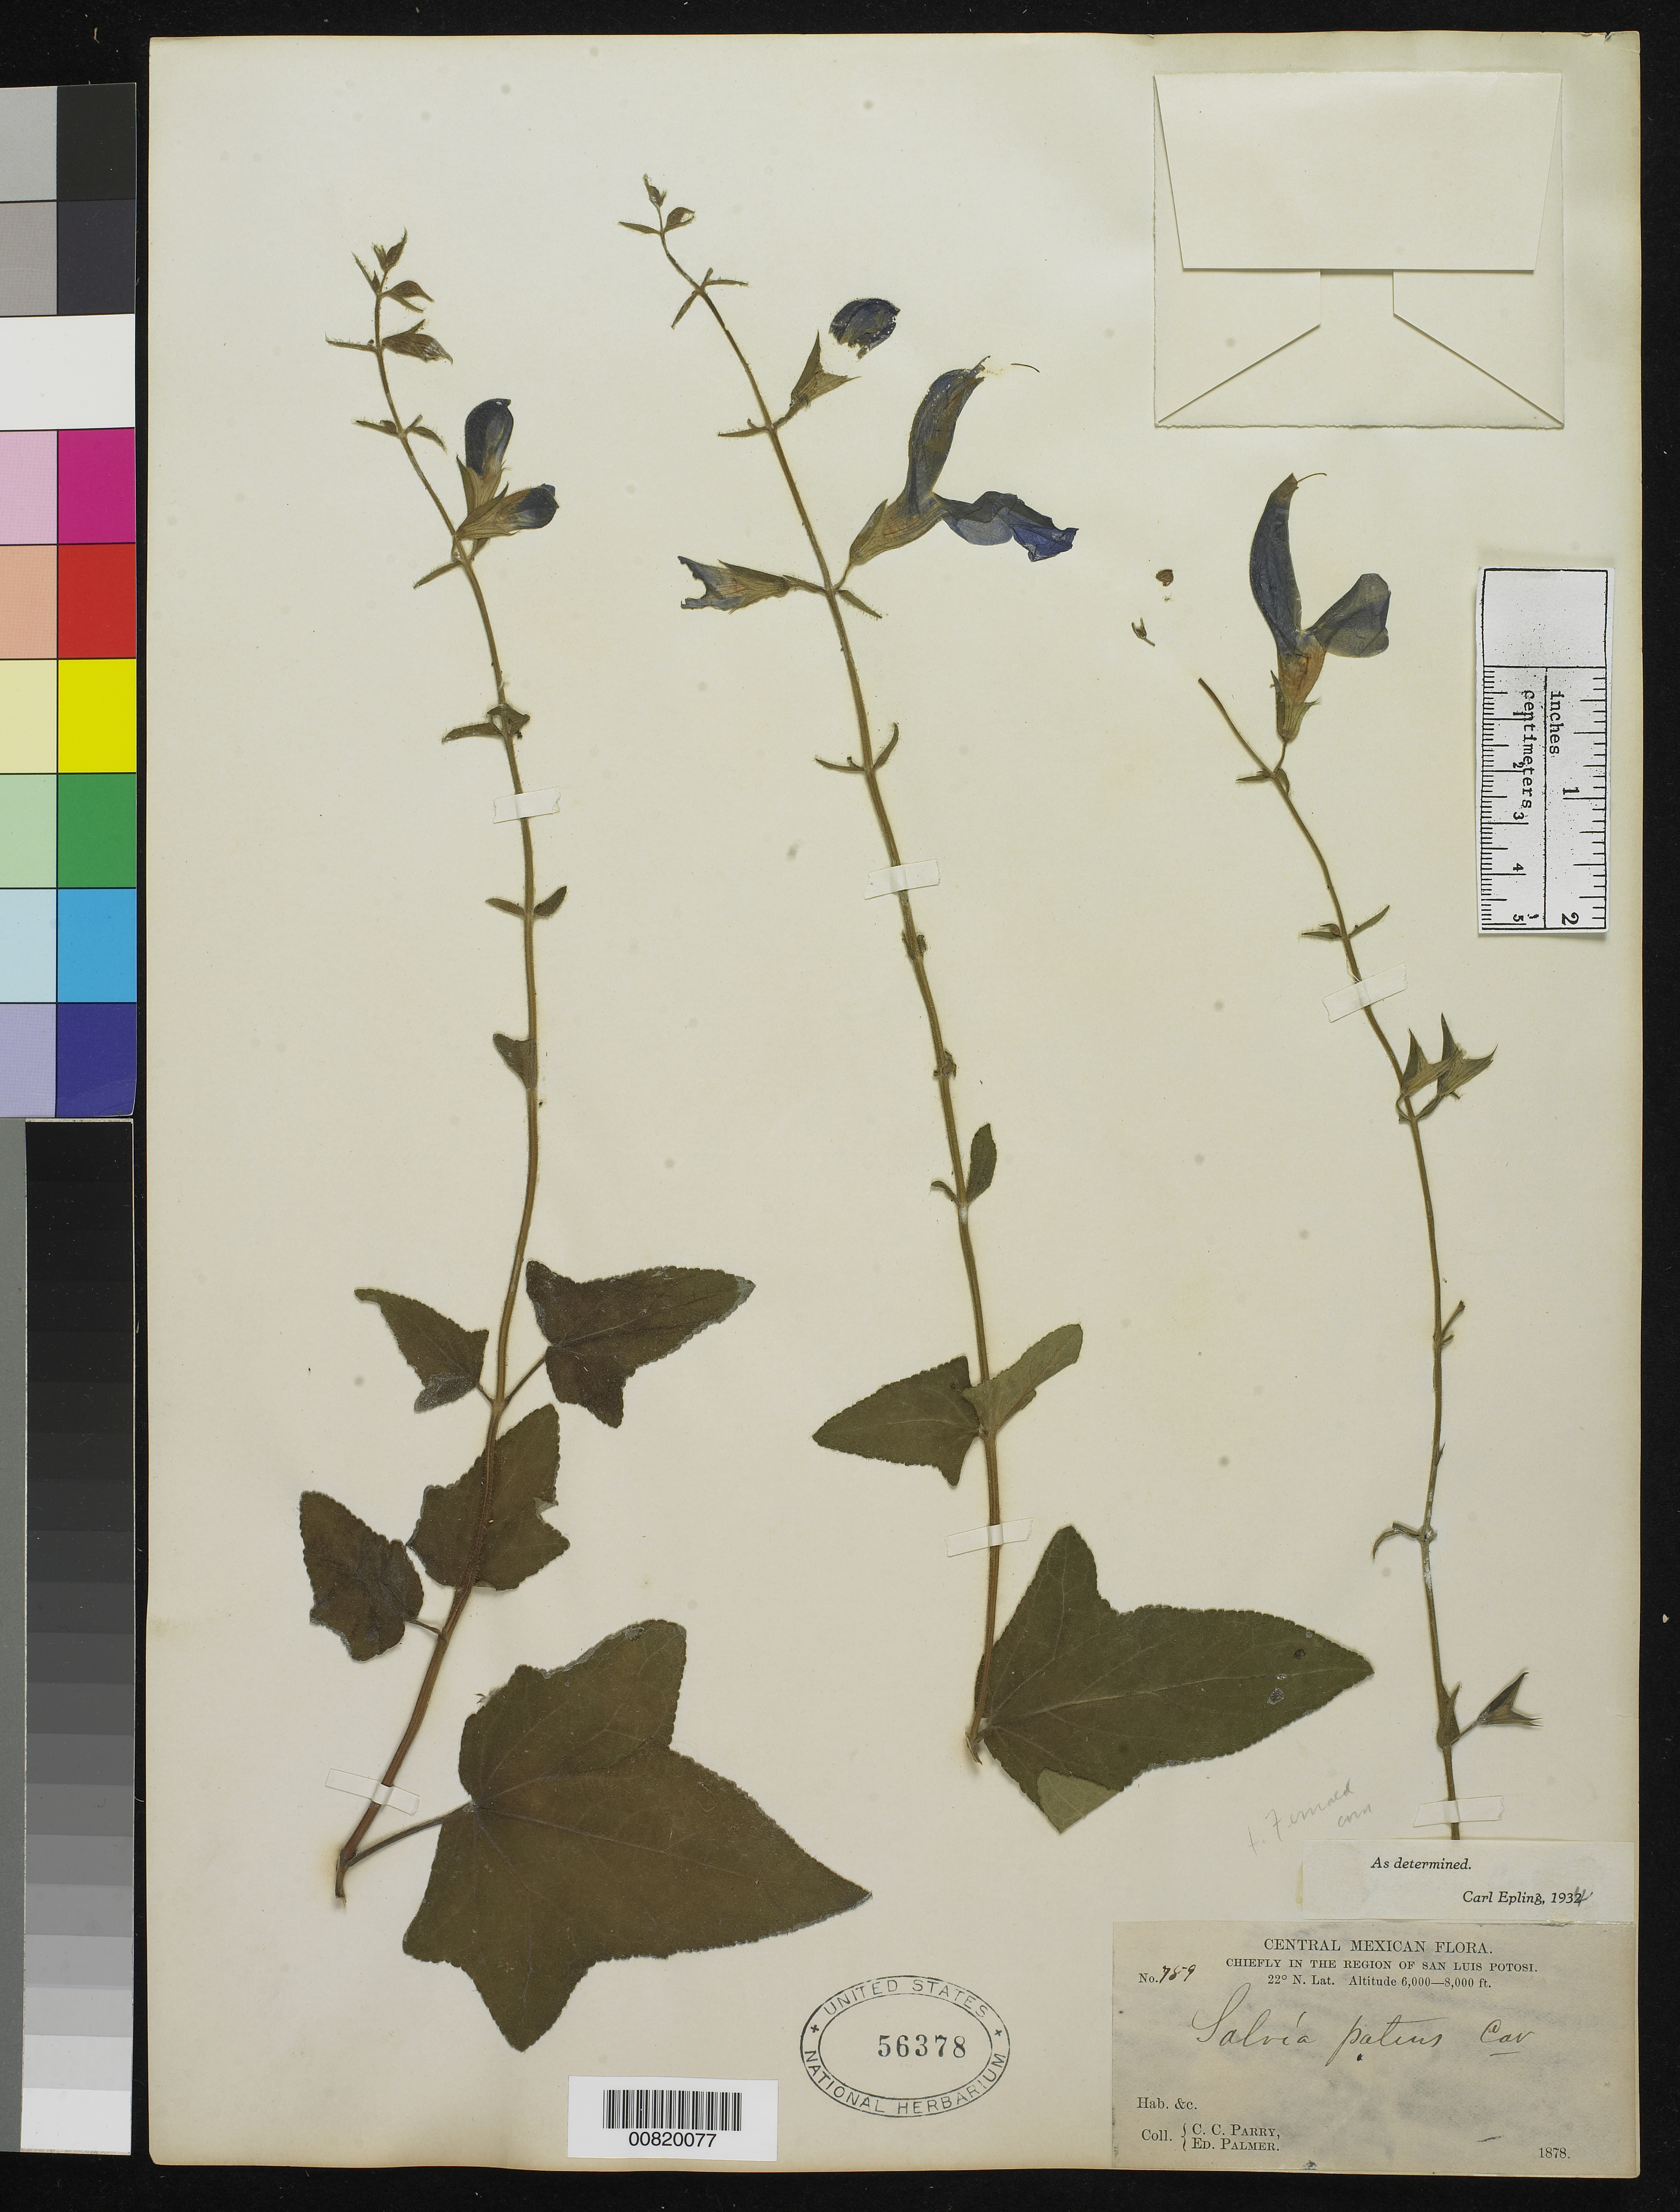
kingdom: Plantae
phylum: Tracheophyta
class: Magnoliopsida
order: Lamiales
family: Lamiaceae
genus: Salvia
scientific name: Salvia patens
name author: Cav.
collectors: C. C. Parry & E. Palmer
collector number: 789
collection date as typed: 1878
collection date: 1878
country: Mexico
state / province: San Luis Potosí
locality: Chiefly in the region of San Luis Potosí.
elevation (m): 1829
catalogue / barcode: US 56378